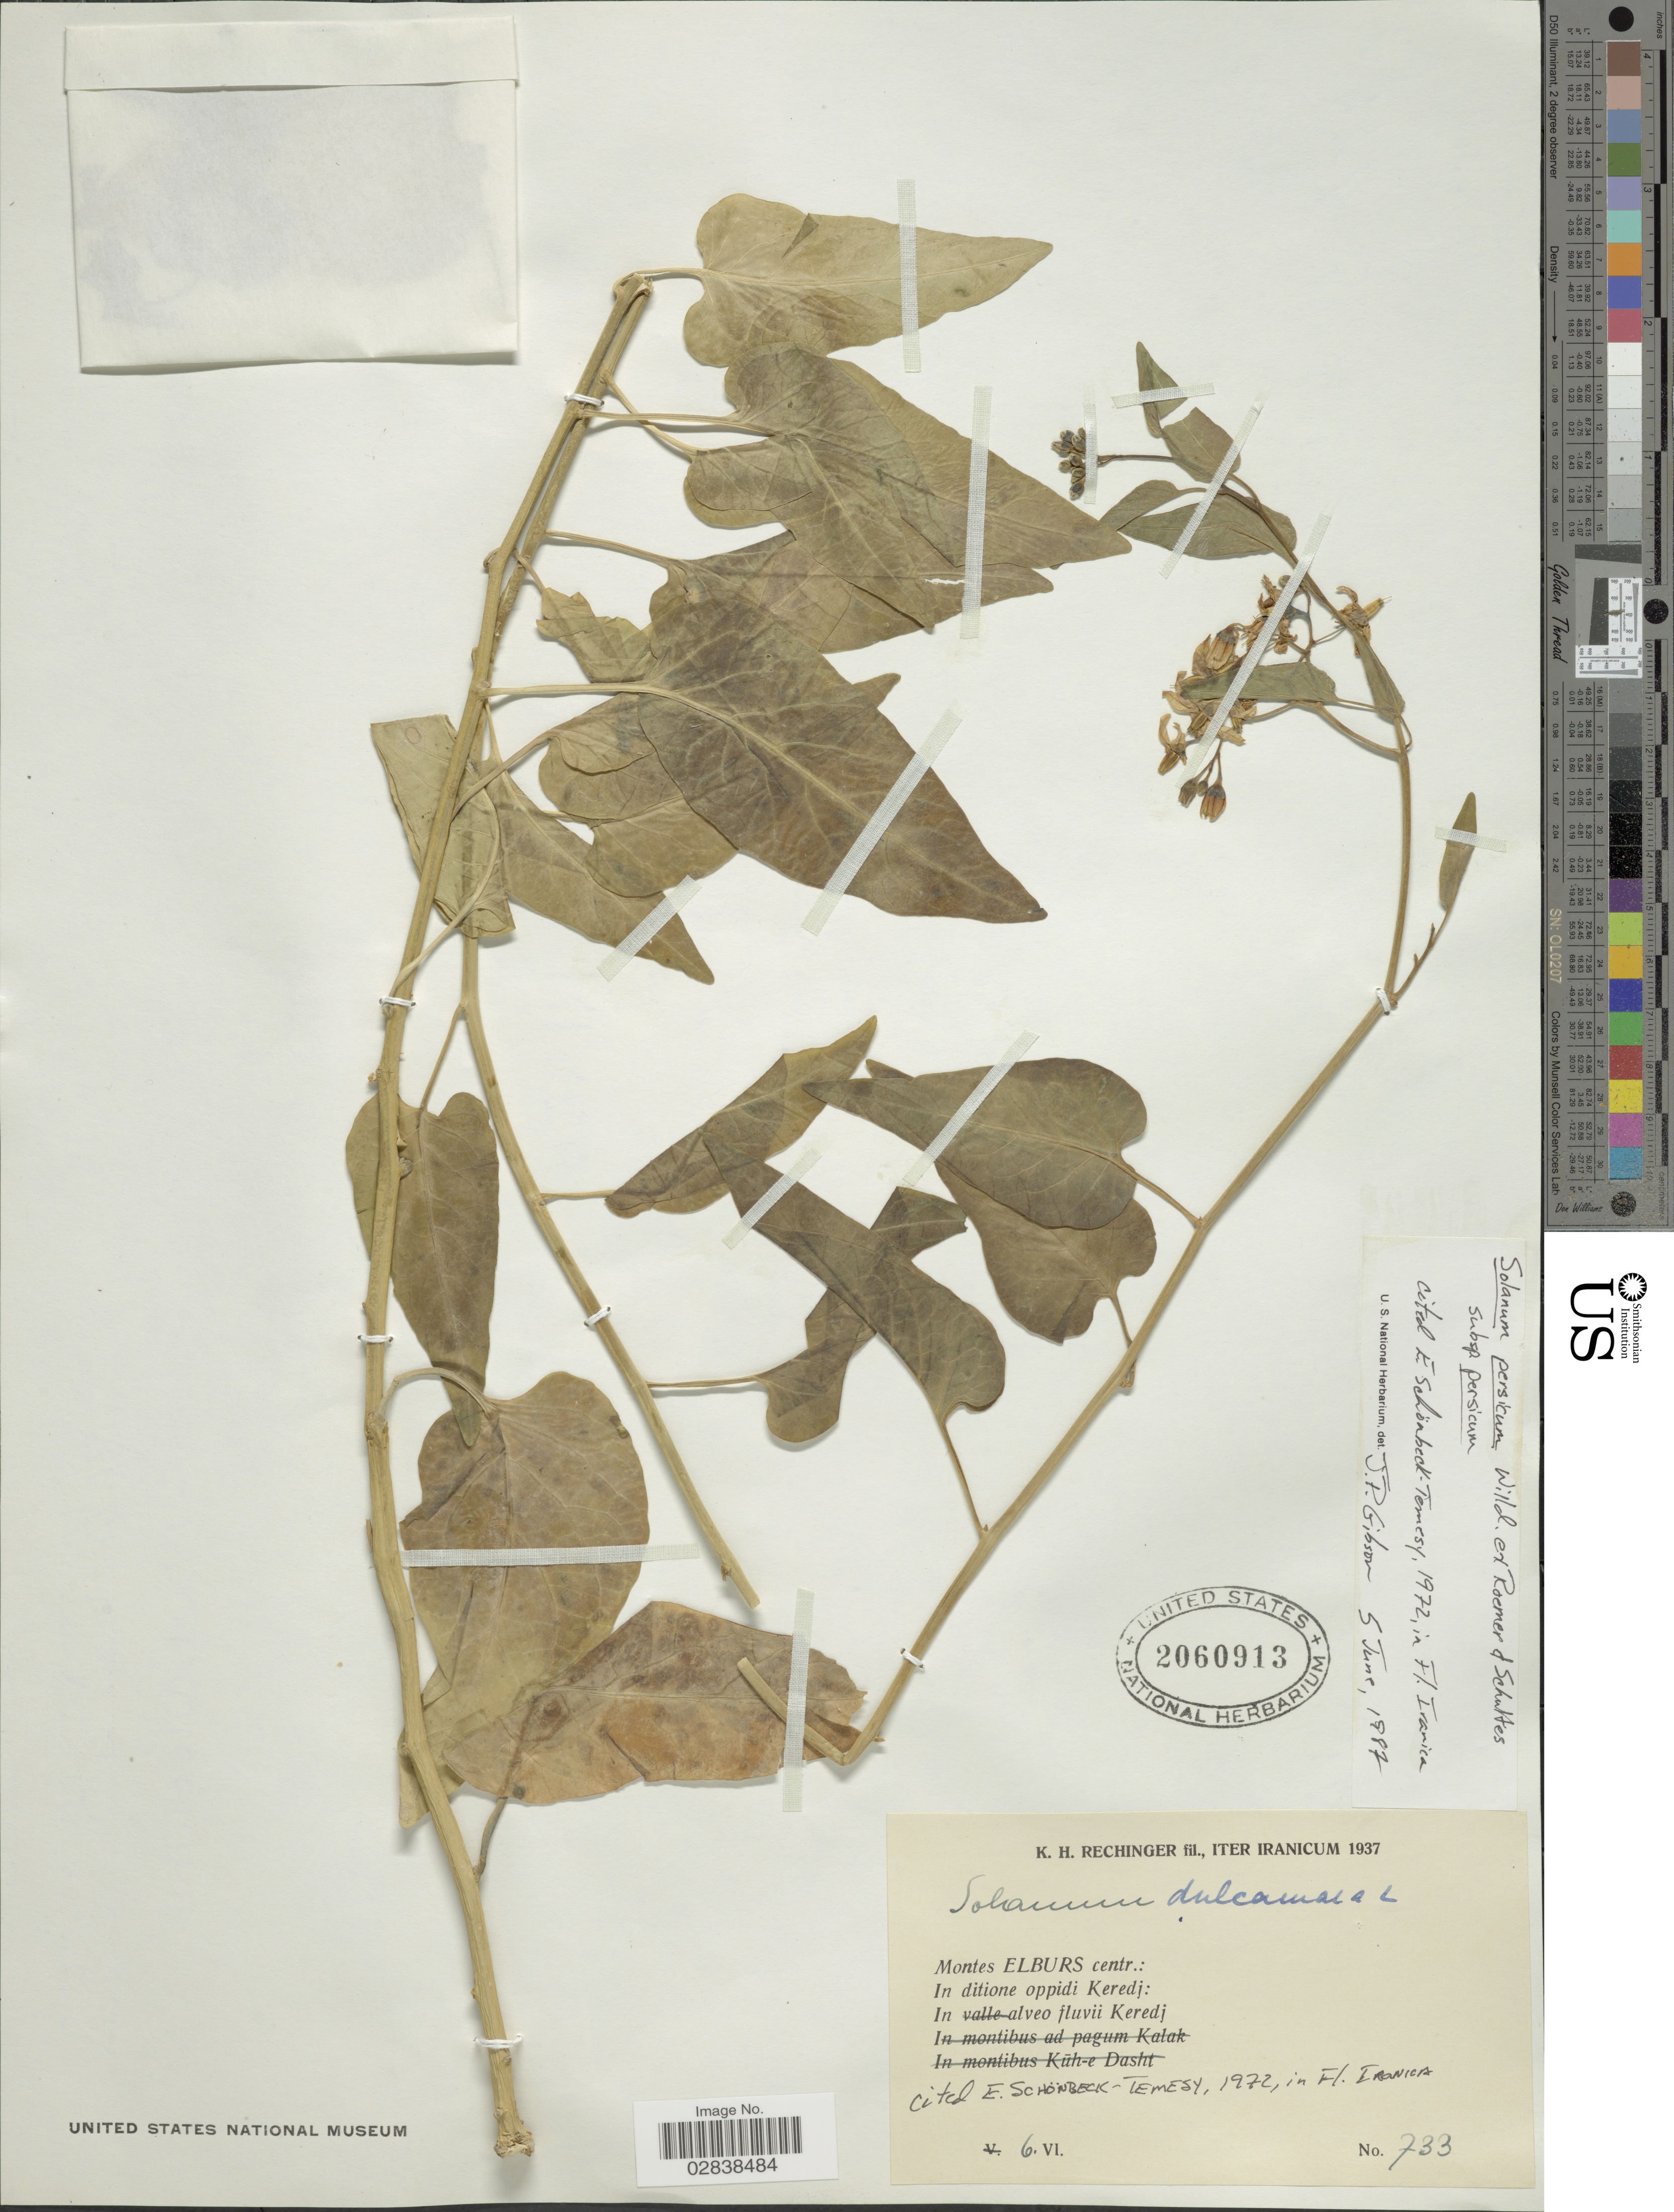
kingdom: Plantae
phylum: Tracheophyta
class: Magnoliopsida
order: Solanales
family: Solanaceae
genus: Solanum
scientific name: Solanum dulcamara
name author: L.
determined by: Knapp, S. D.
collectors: K. H. Rechinger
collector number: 733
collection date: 1937-06-06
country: Iran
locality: Iter Iranicum, Montes Elburs centr.: In ditione oppidi Keredj, In alveo fluvii Keredj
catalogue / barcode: US 2060913